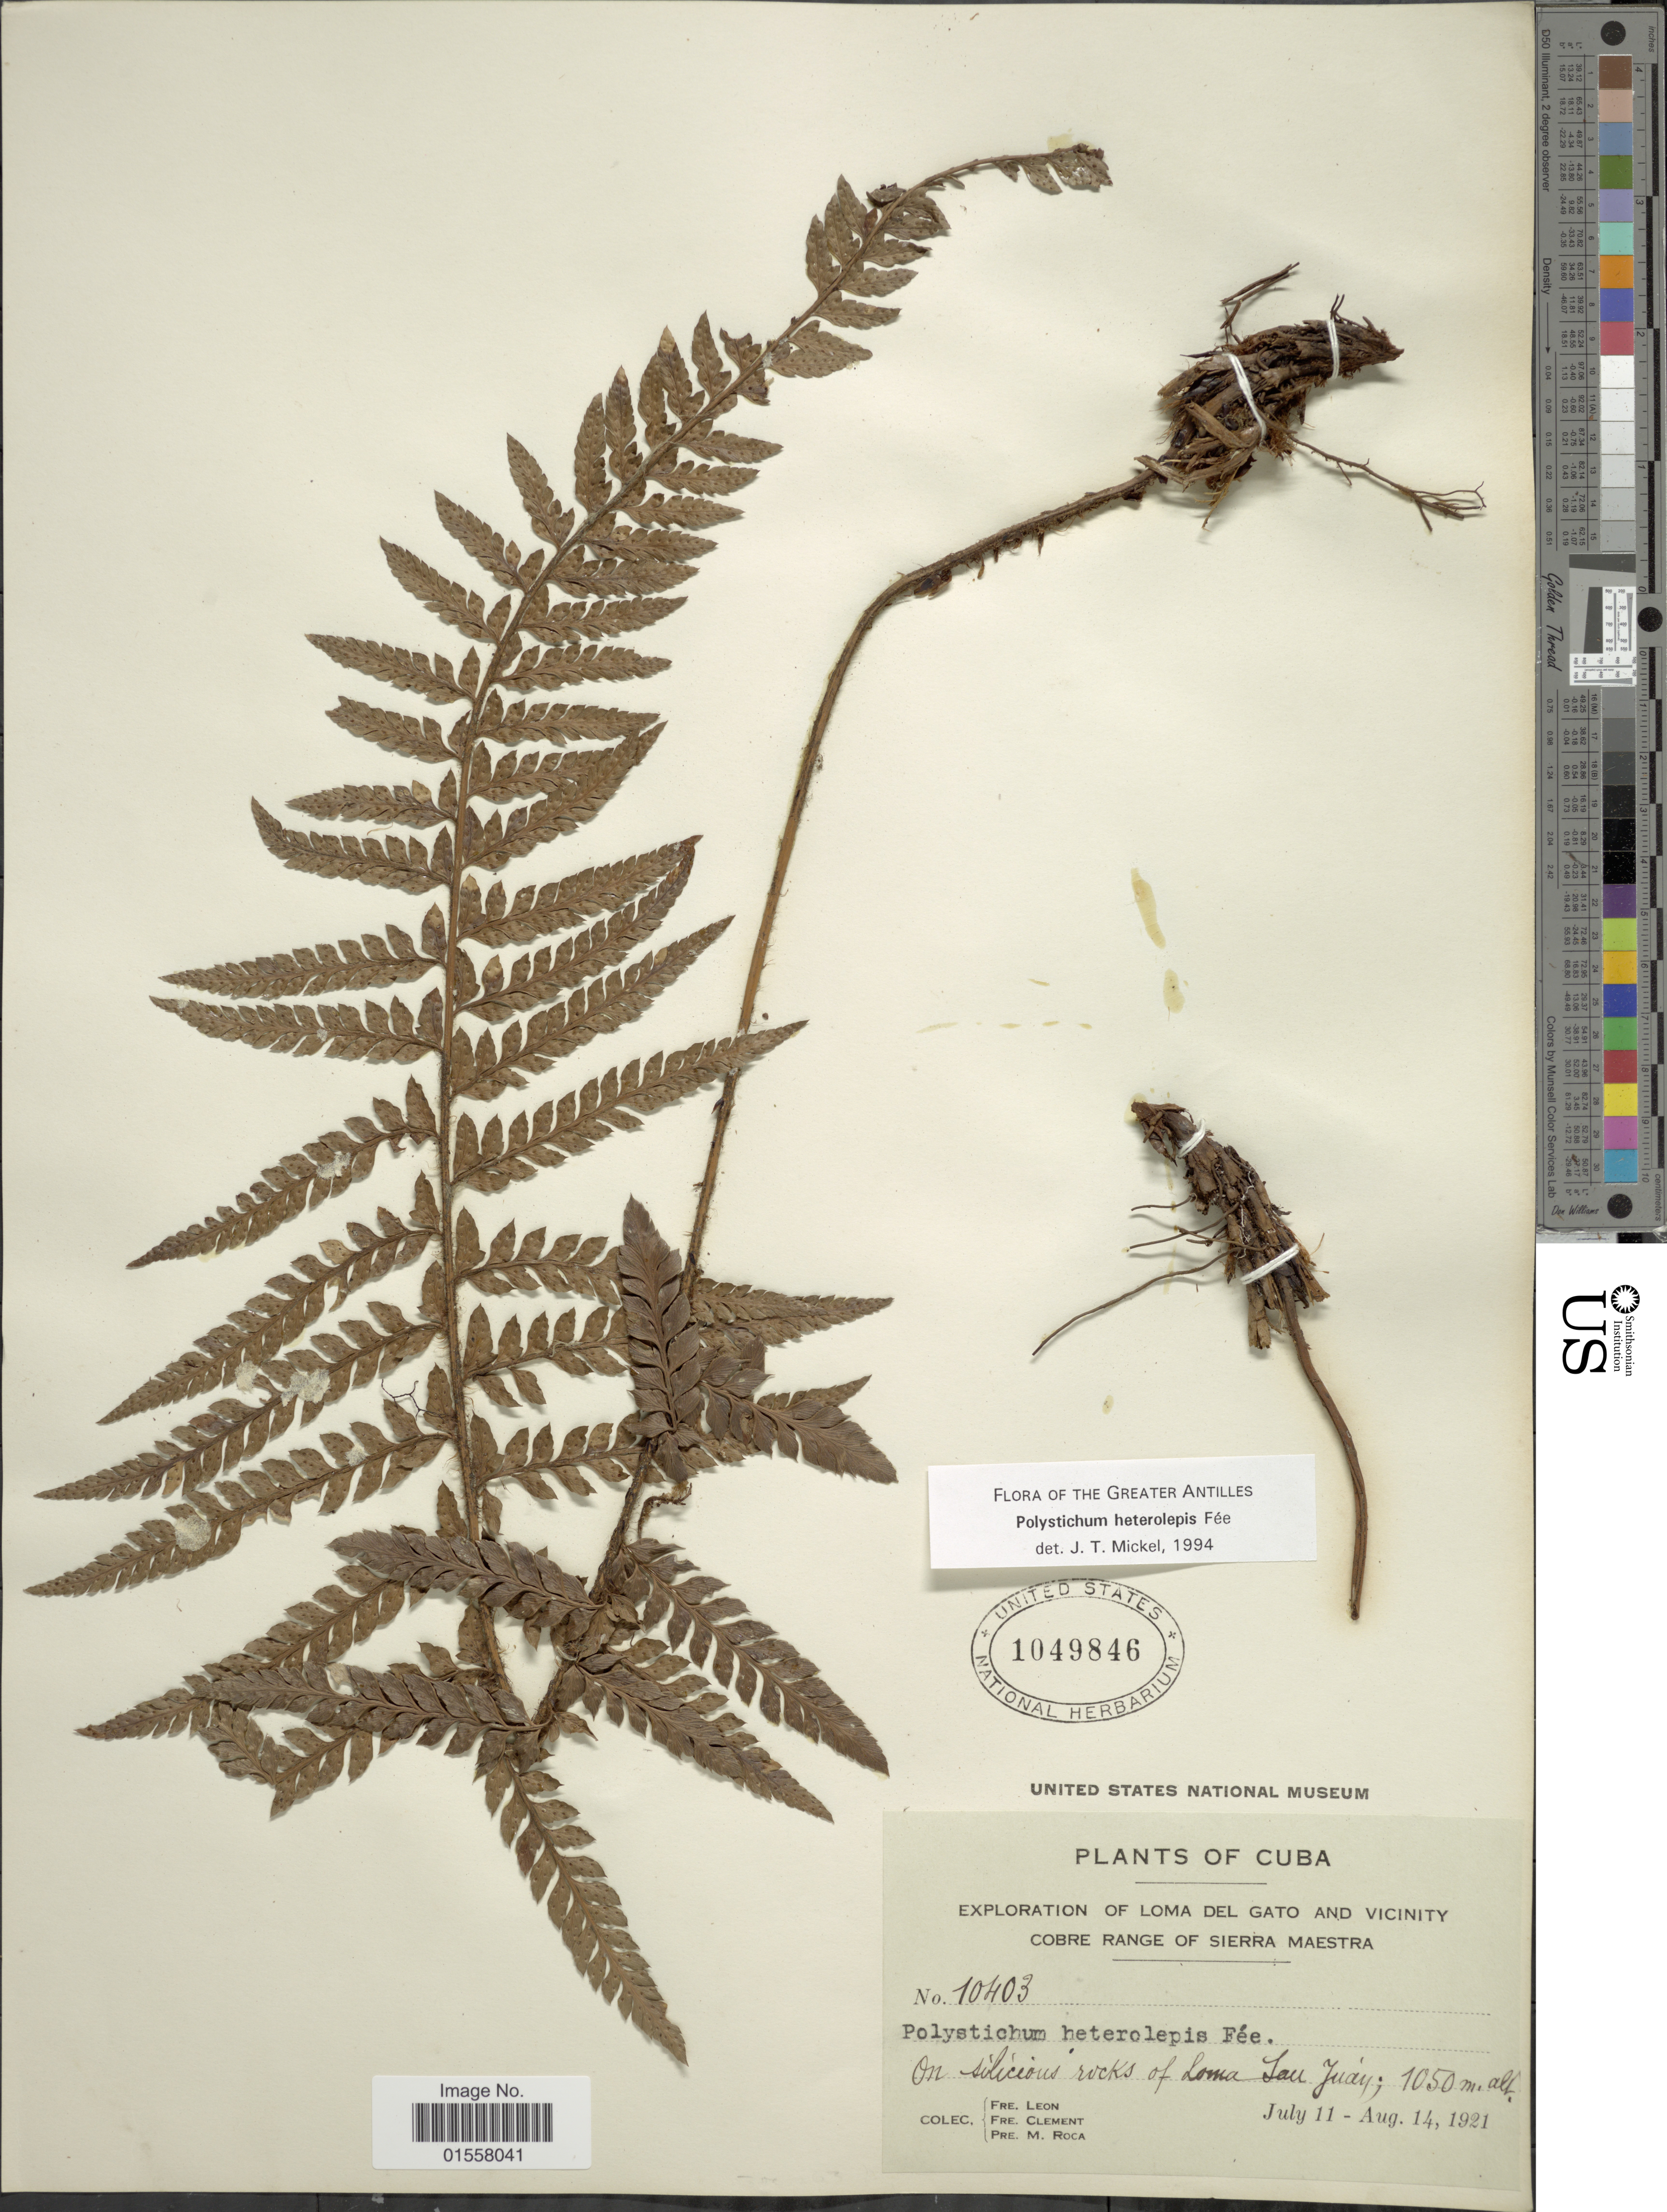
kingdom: Plantae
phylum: Tracheophyta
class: Polypodiopsida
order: Polypodiales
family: Dryopteridaceae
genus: Polystichum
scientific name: Polystichum heterolepis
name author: Fée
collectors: Bro. León, B. Clement & M. Roca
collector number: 10403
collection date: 1921-07-11/1921-08-14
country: Cuba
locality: Loma del Gato and vicinity, Cobre Range of Sierra Maestra, Loma San Juan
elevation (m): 1050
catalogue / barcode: US 1049846